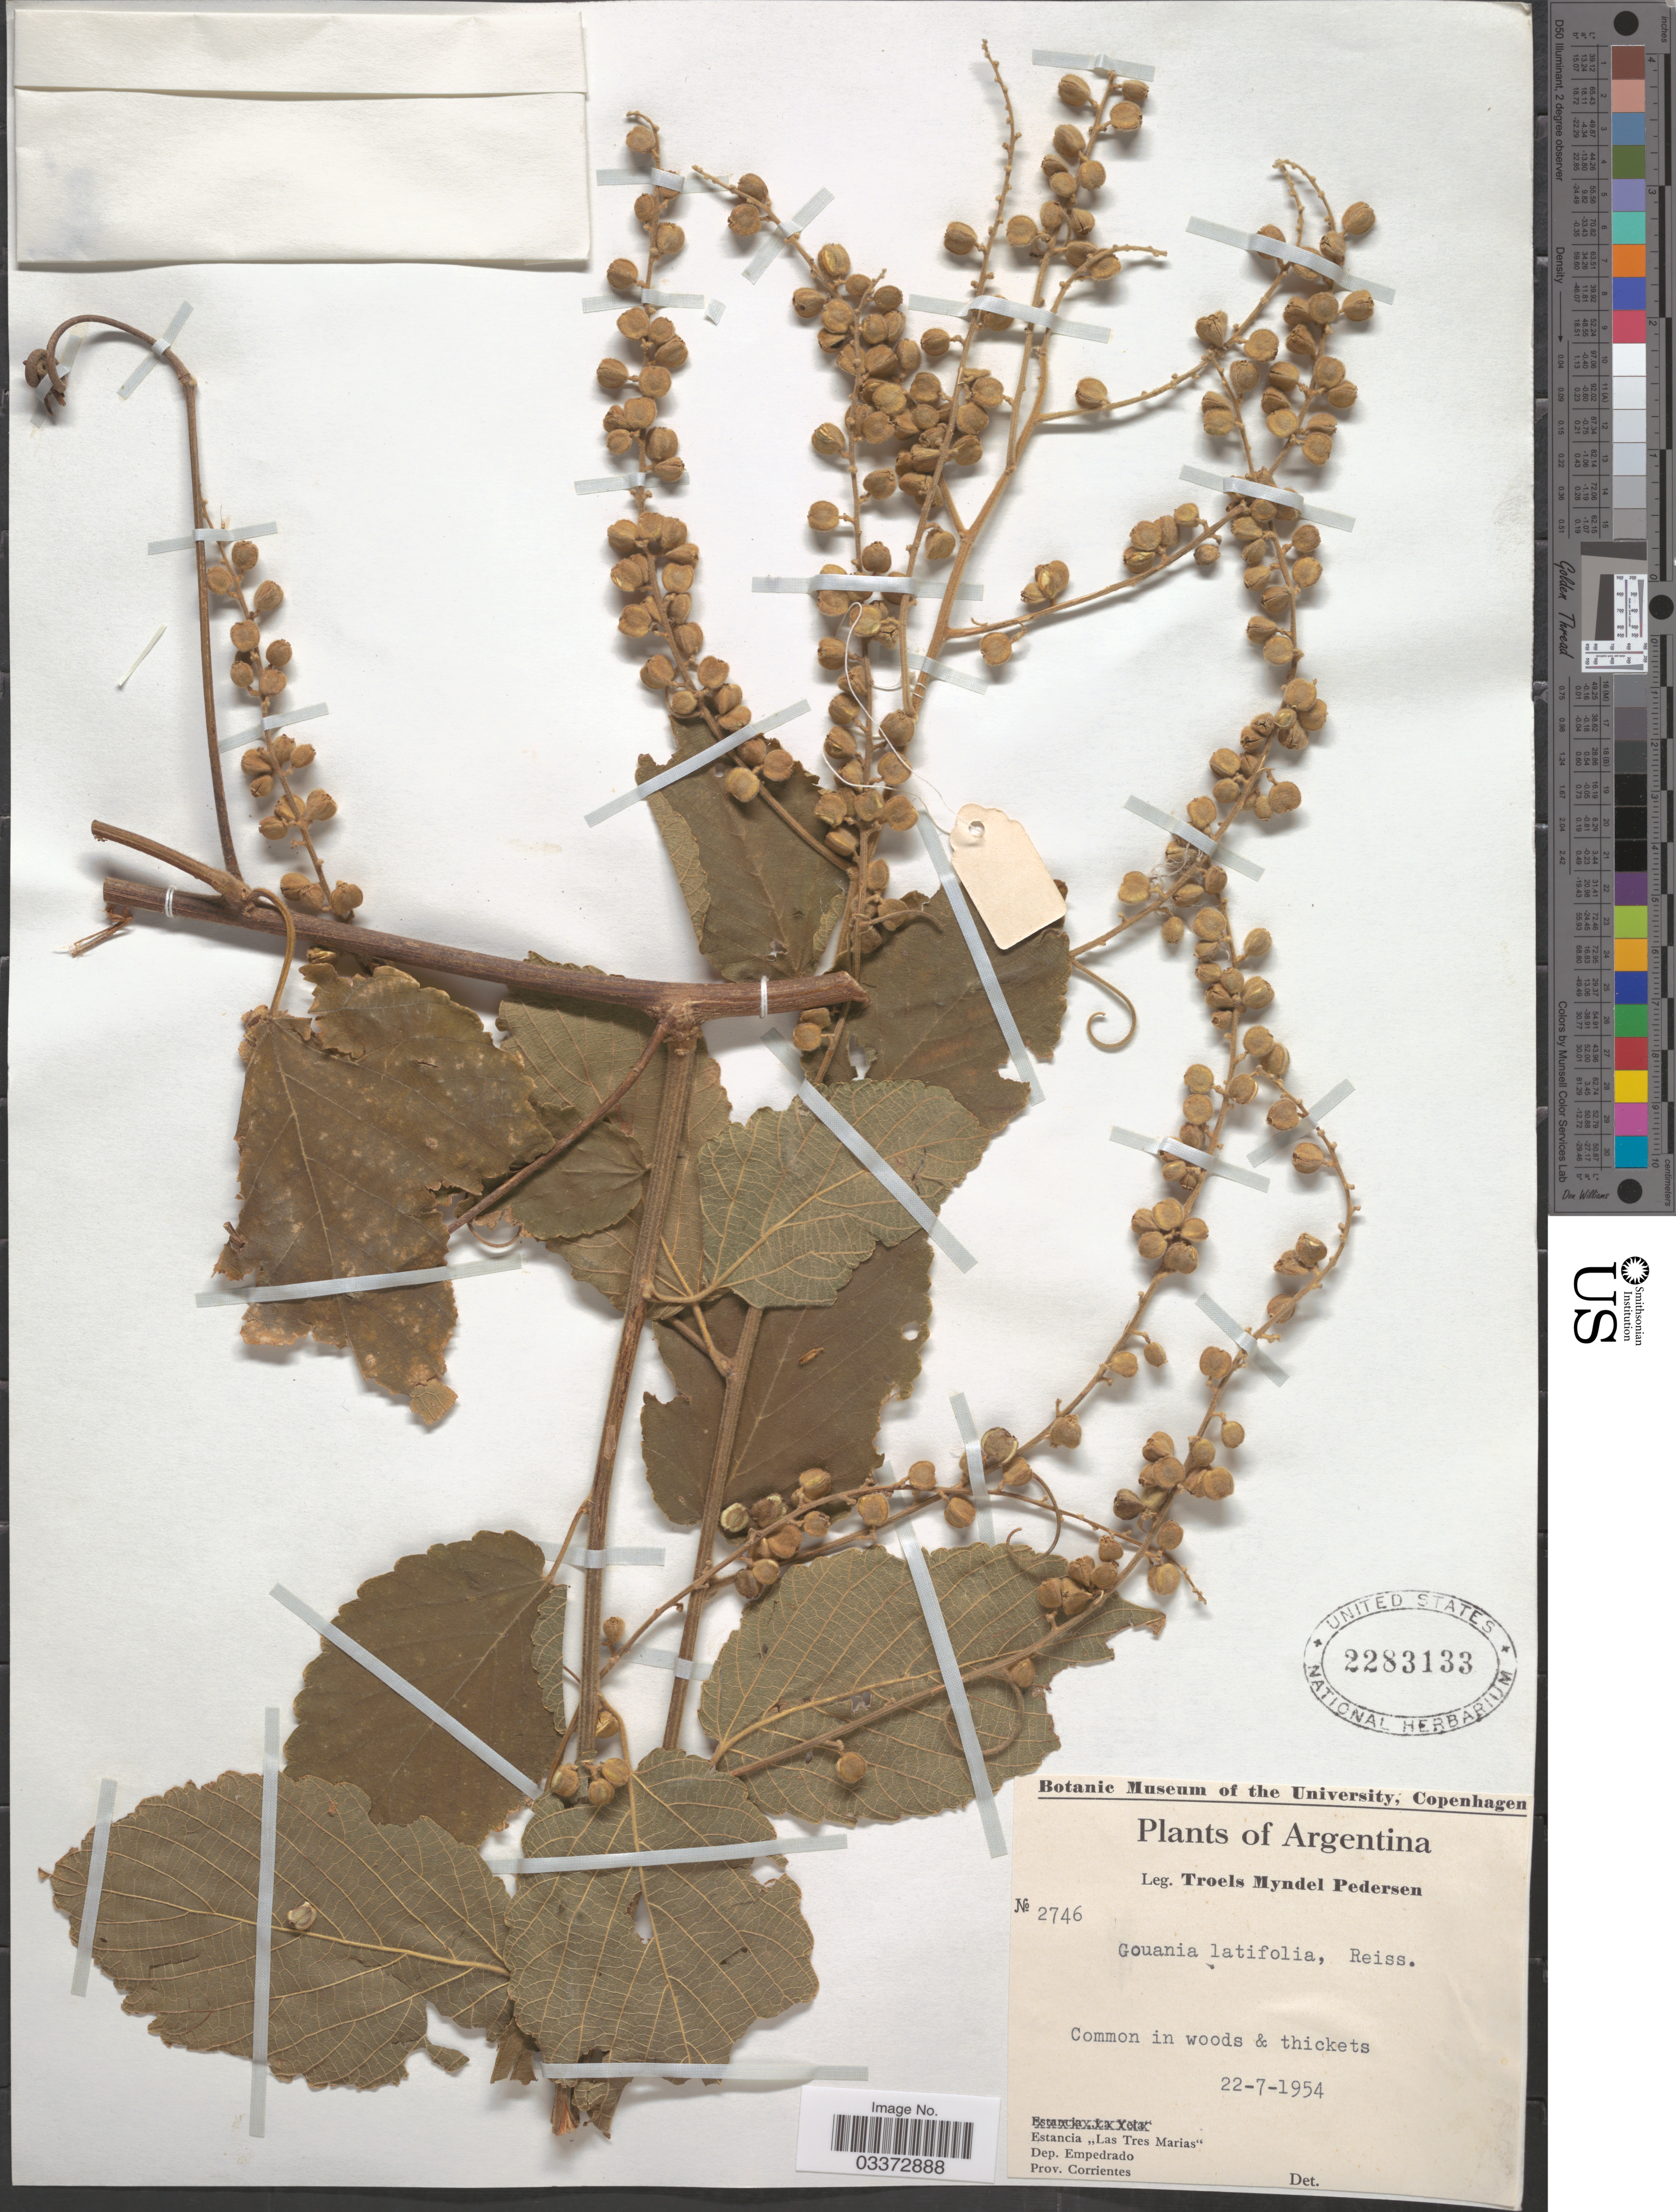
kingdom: Plantae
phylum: Tracheophyta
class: Magnoliopsida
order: Rosales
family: Rhamnaceae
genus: Gouania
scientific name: Gouania latifolia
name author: Reissek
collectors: T. Pederson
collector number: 2746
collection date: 1954-07-22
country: Argentina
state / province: Corrientes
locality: Estancia "Las Tres Marias" Dep. Empedrado.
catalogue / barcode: US 2283133